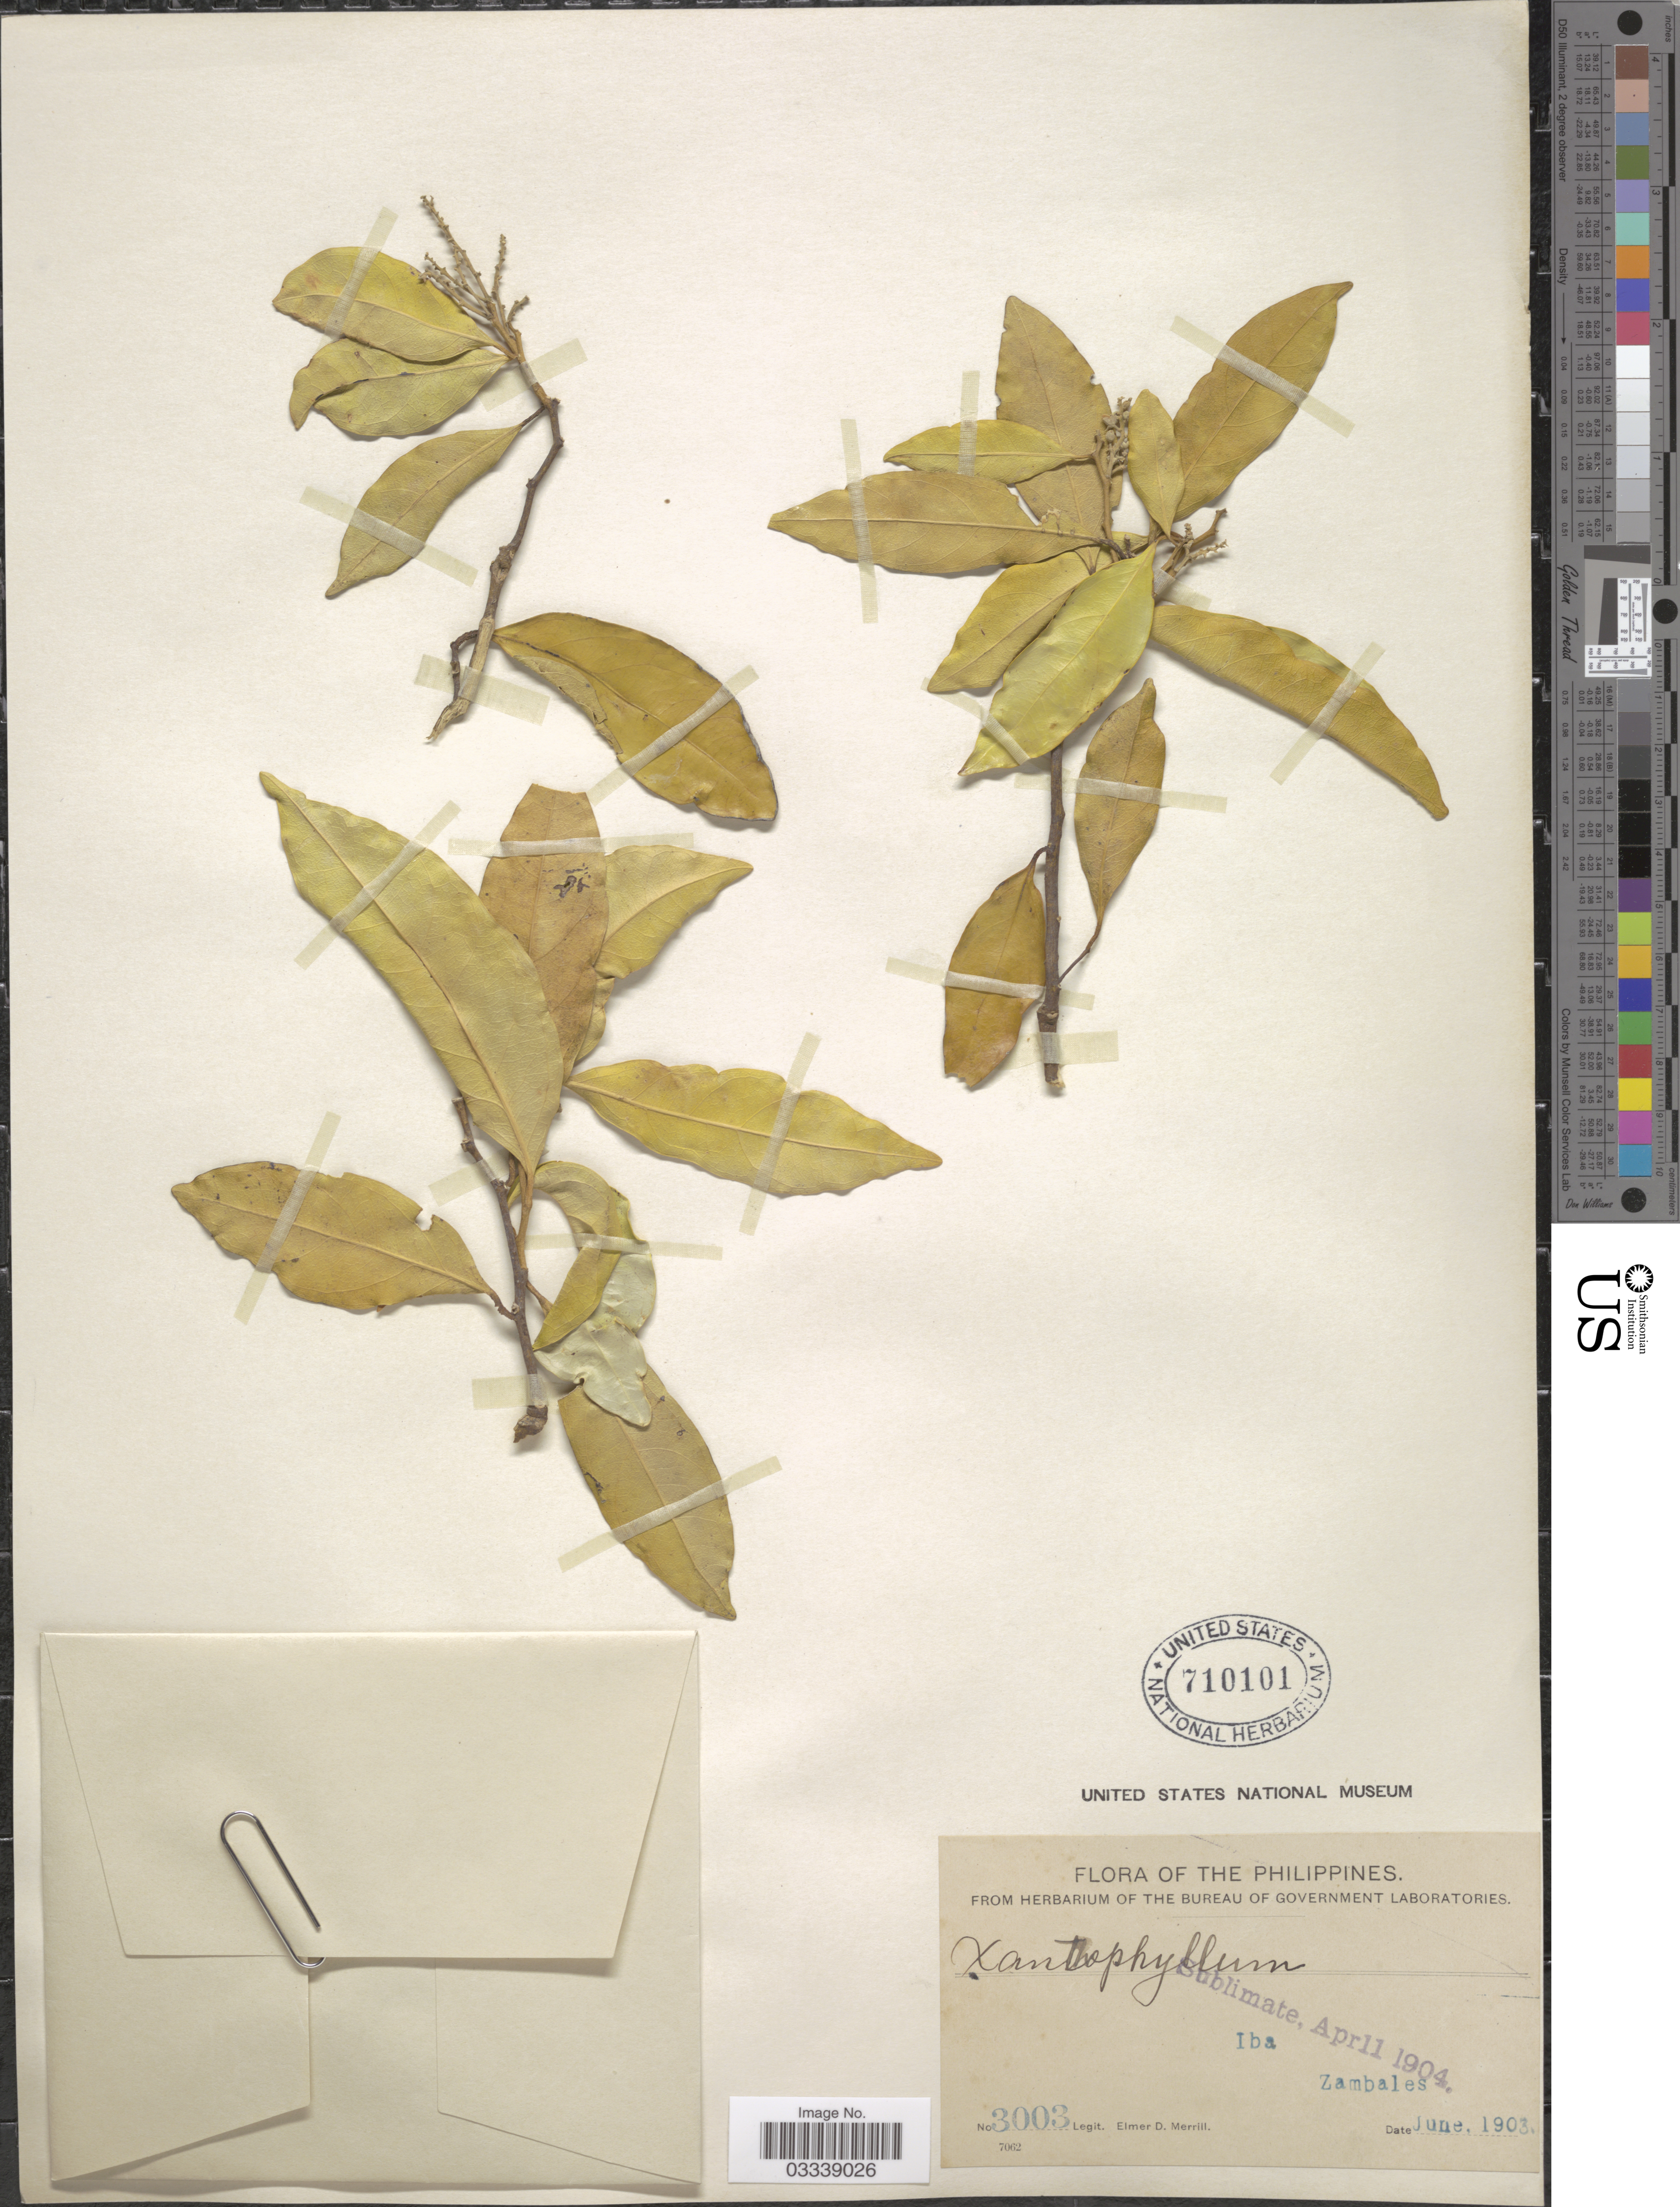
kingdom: Plantae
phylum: Tracheophyta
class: Magnoliopsida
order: Fabales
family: Polygalaceae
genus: Xanthophyllum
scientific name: Xanthophyllum sp.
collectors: E. D. Merrill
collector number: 3003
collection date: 1903-06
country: Philippines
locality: Iba, Zambales.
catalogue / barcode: US 710101